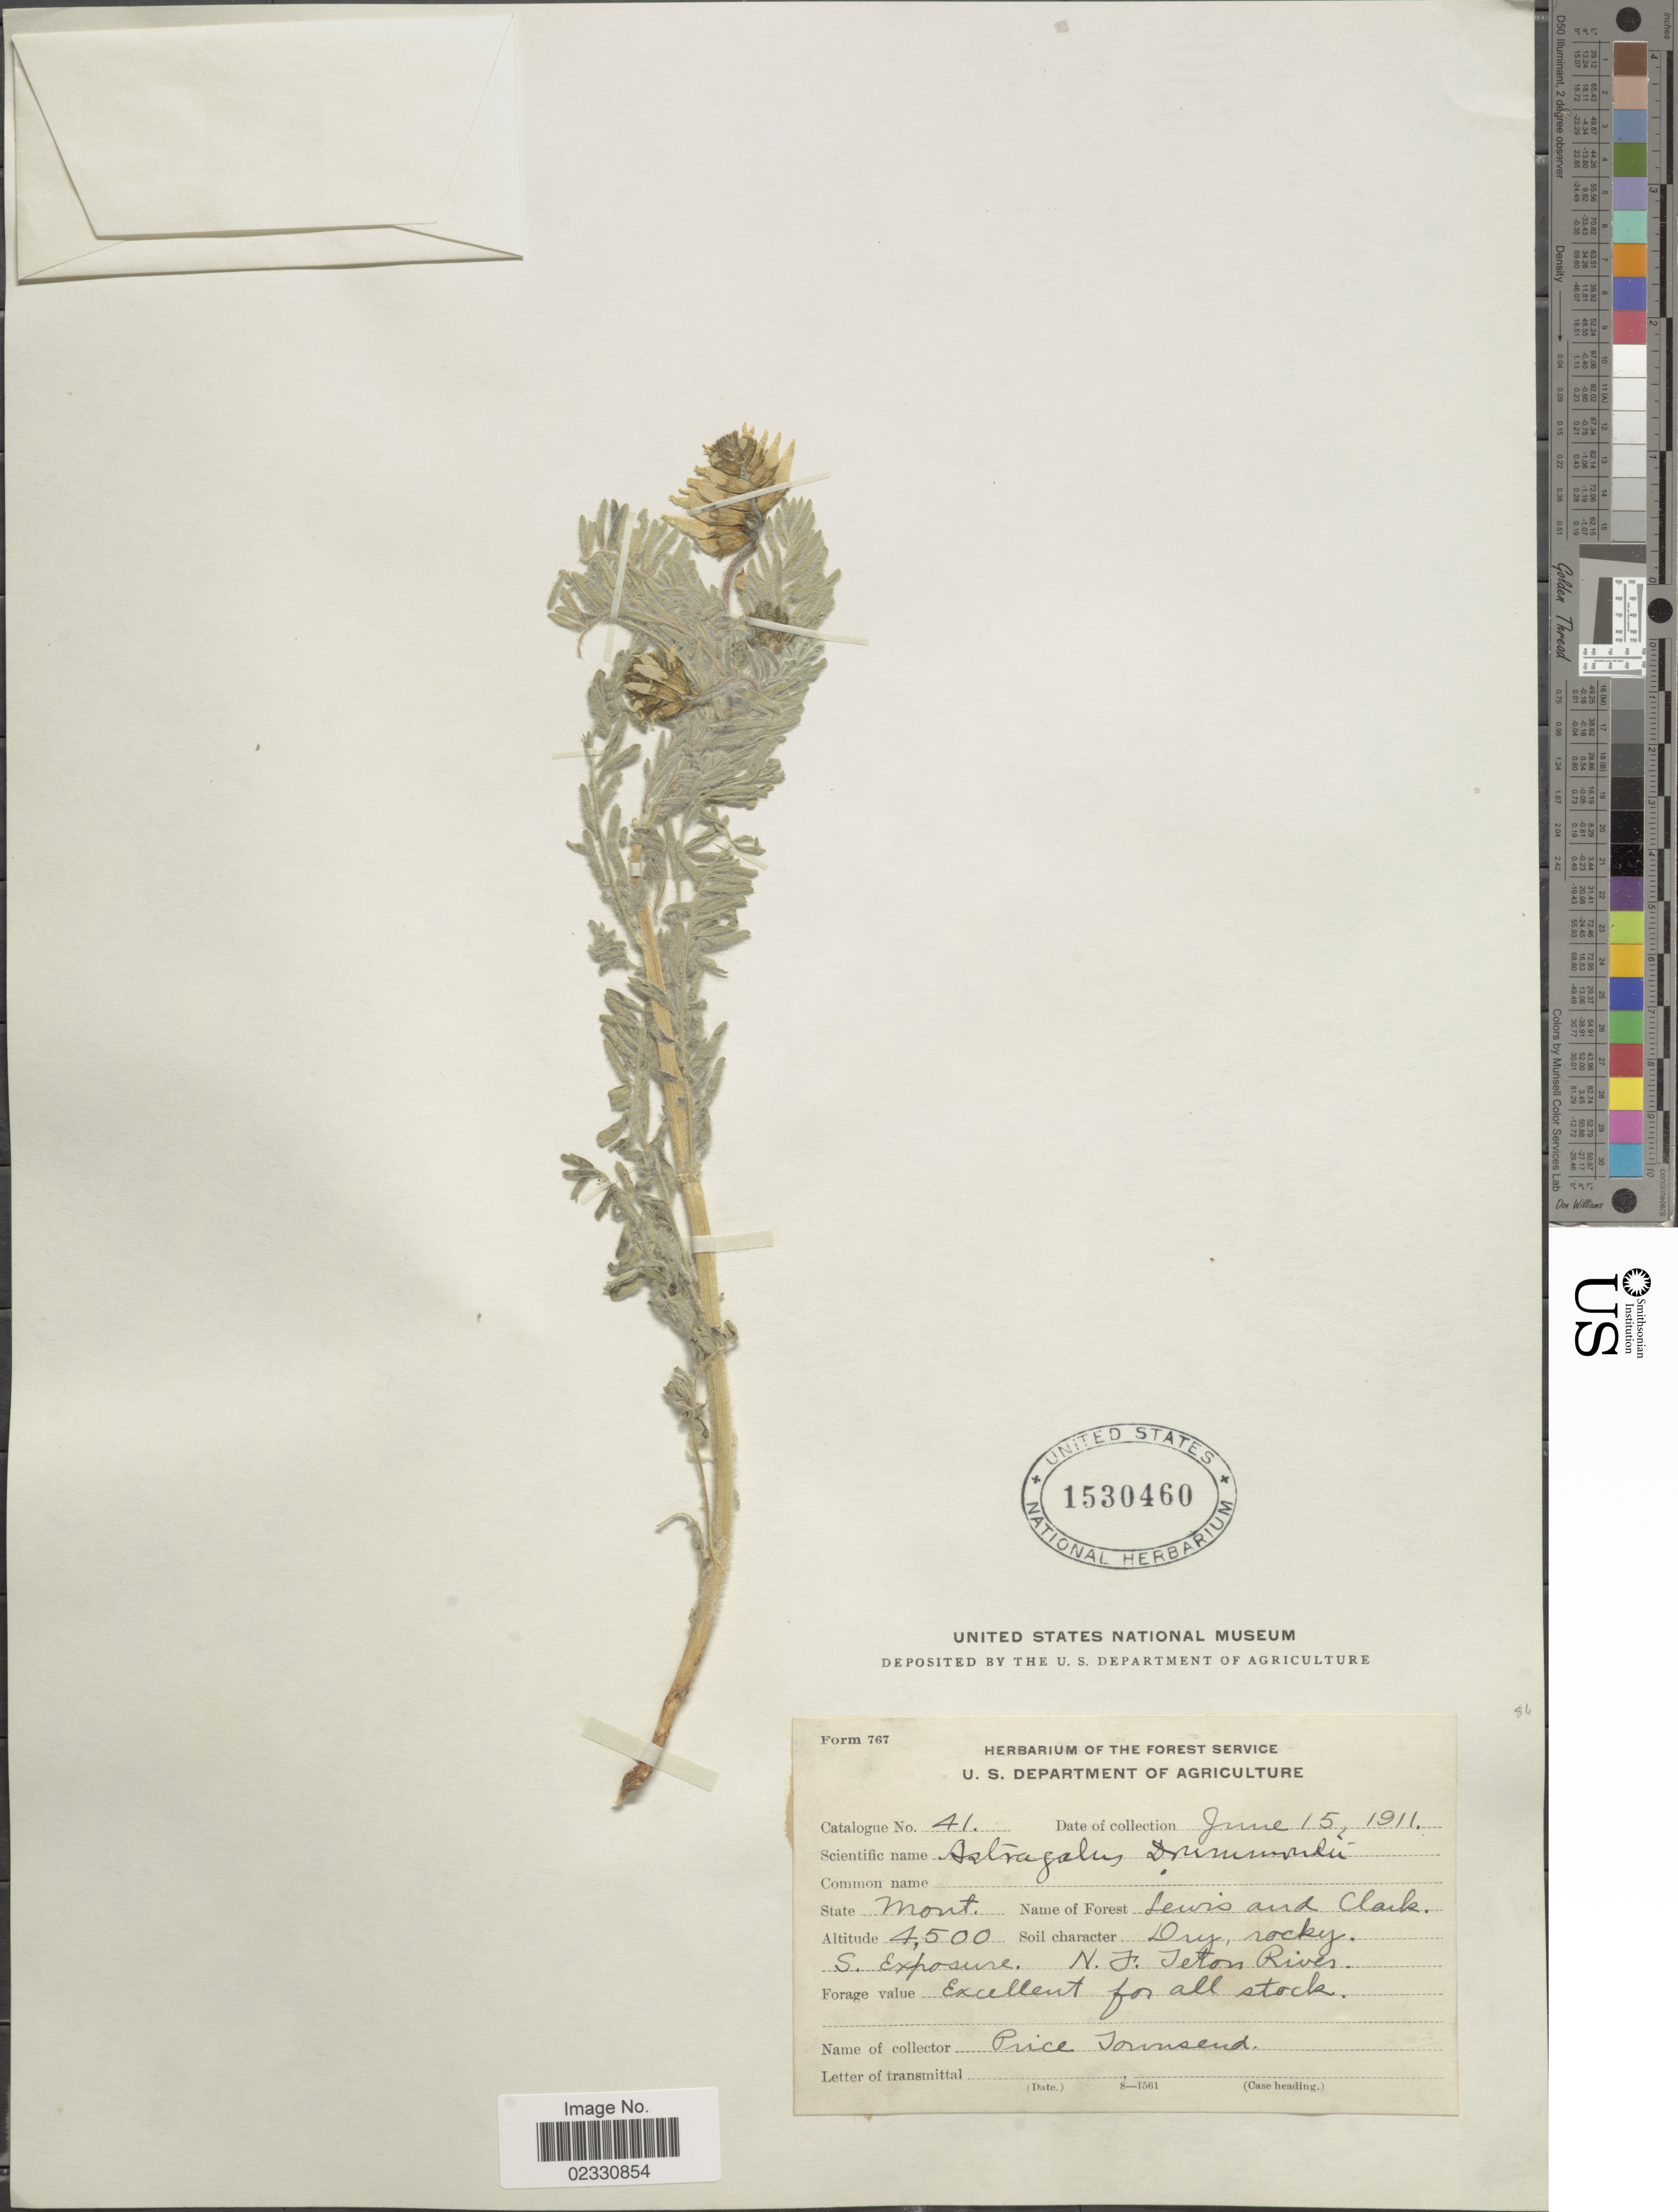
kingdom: Plantae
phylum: Tracheophyta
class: Magnoliopsida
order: Fabales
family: Fabaceae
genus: Astragalus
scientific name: Astragalus drummondii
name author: Hook.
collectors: P. Townsend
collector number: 41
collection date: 1911-06-15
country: United States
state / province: Montana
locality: Lewis and Clark, dry rocky S. exposure, N.F. Teton River.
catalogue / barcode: US 1530460